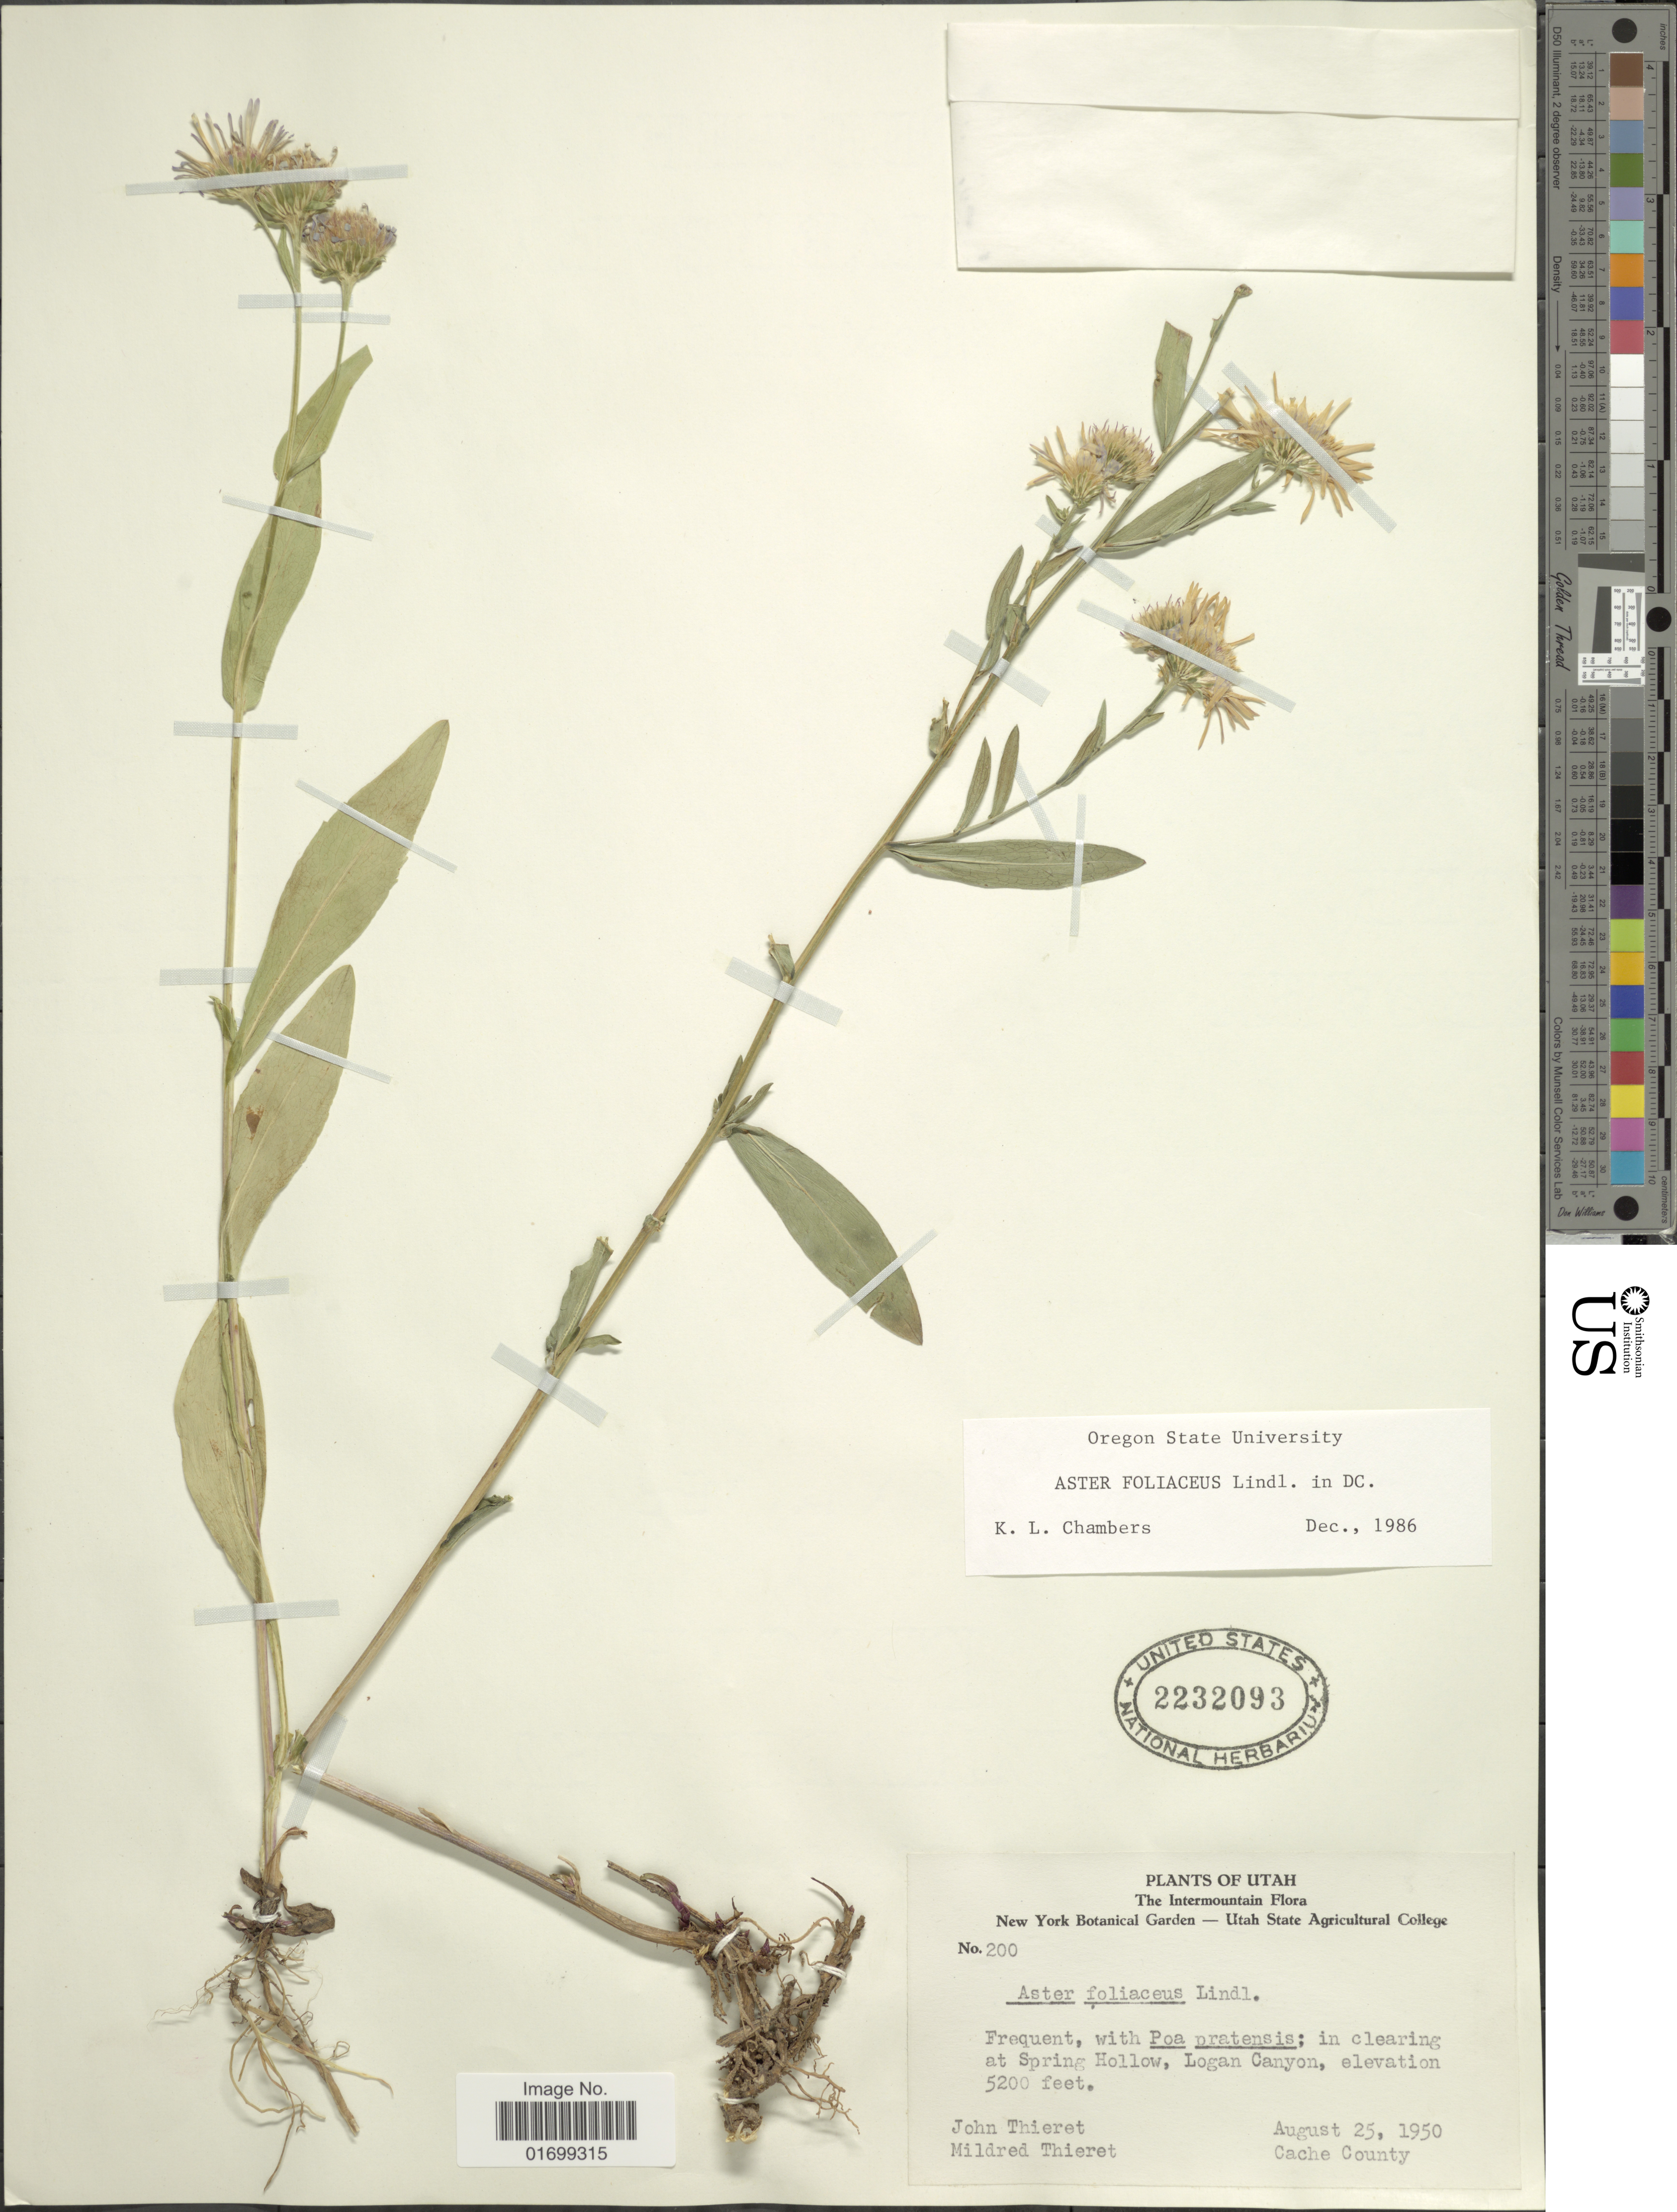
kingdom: Plantae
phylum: Tracheophyta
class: Magnoliopsida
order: Asterales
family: Asteraceae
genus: Symphyotrichum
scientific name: Symphyotrichum foliaceum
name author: (Lindl. ex DC.) G.L. Nesom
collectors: J. W. Thieret & M. Thieret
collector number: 200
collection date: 1950-08-25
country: United States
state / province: Utah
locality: The Intermountain Flora, in clearing at Spring Hollow, Logan Canyon, Cache County.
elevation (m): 1585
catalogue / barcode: US 2232093